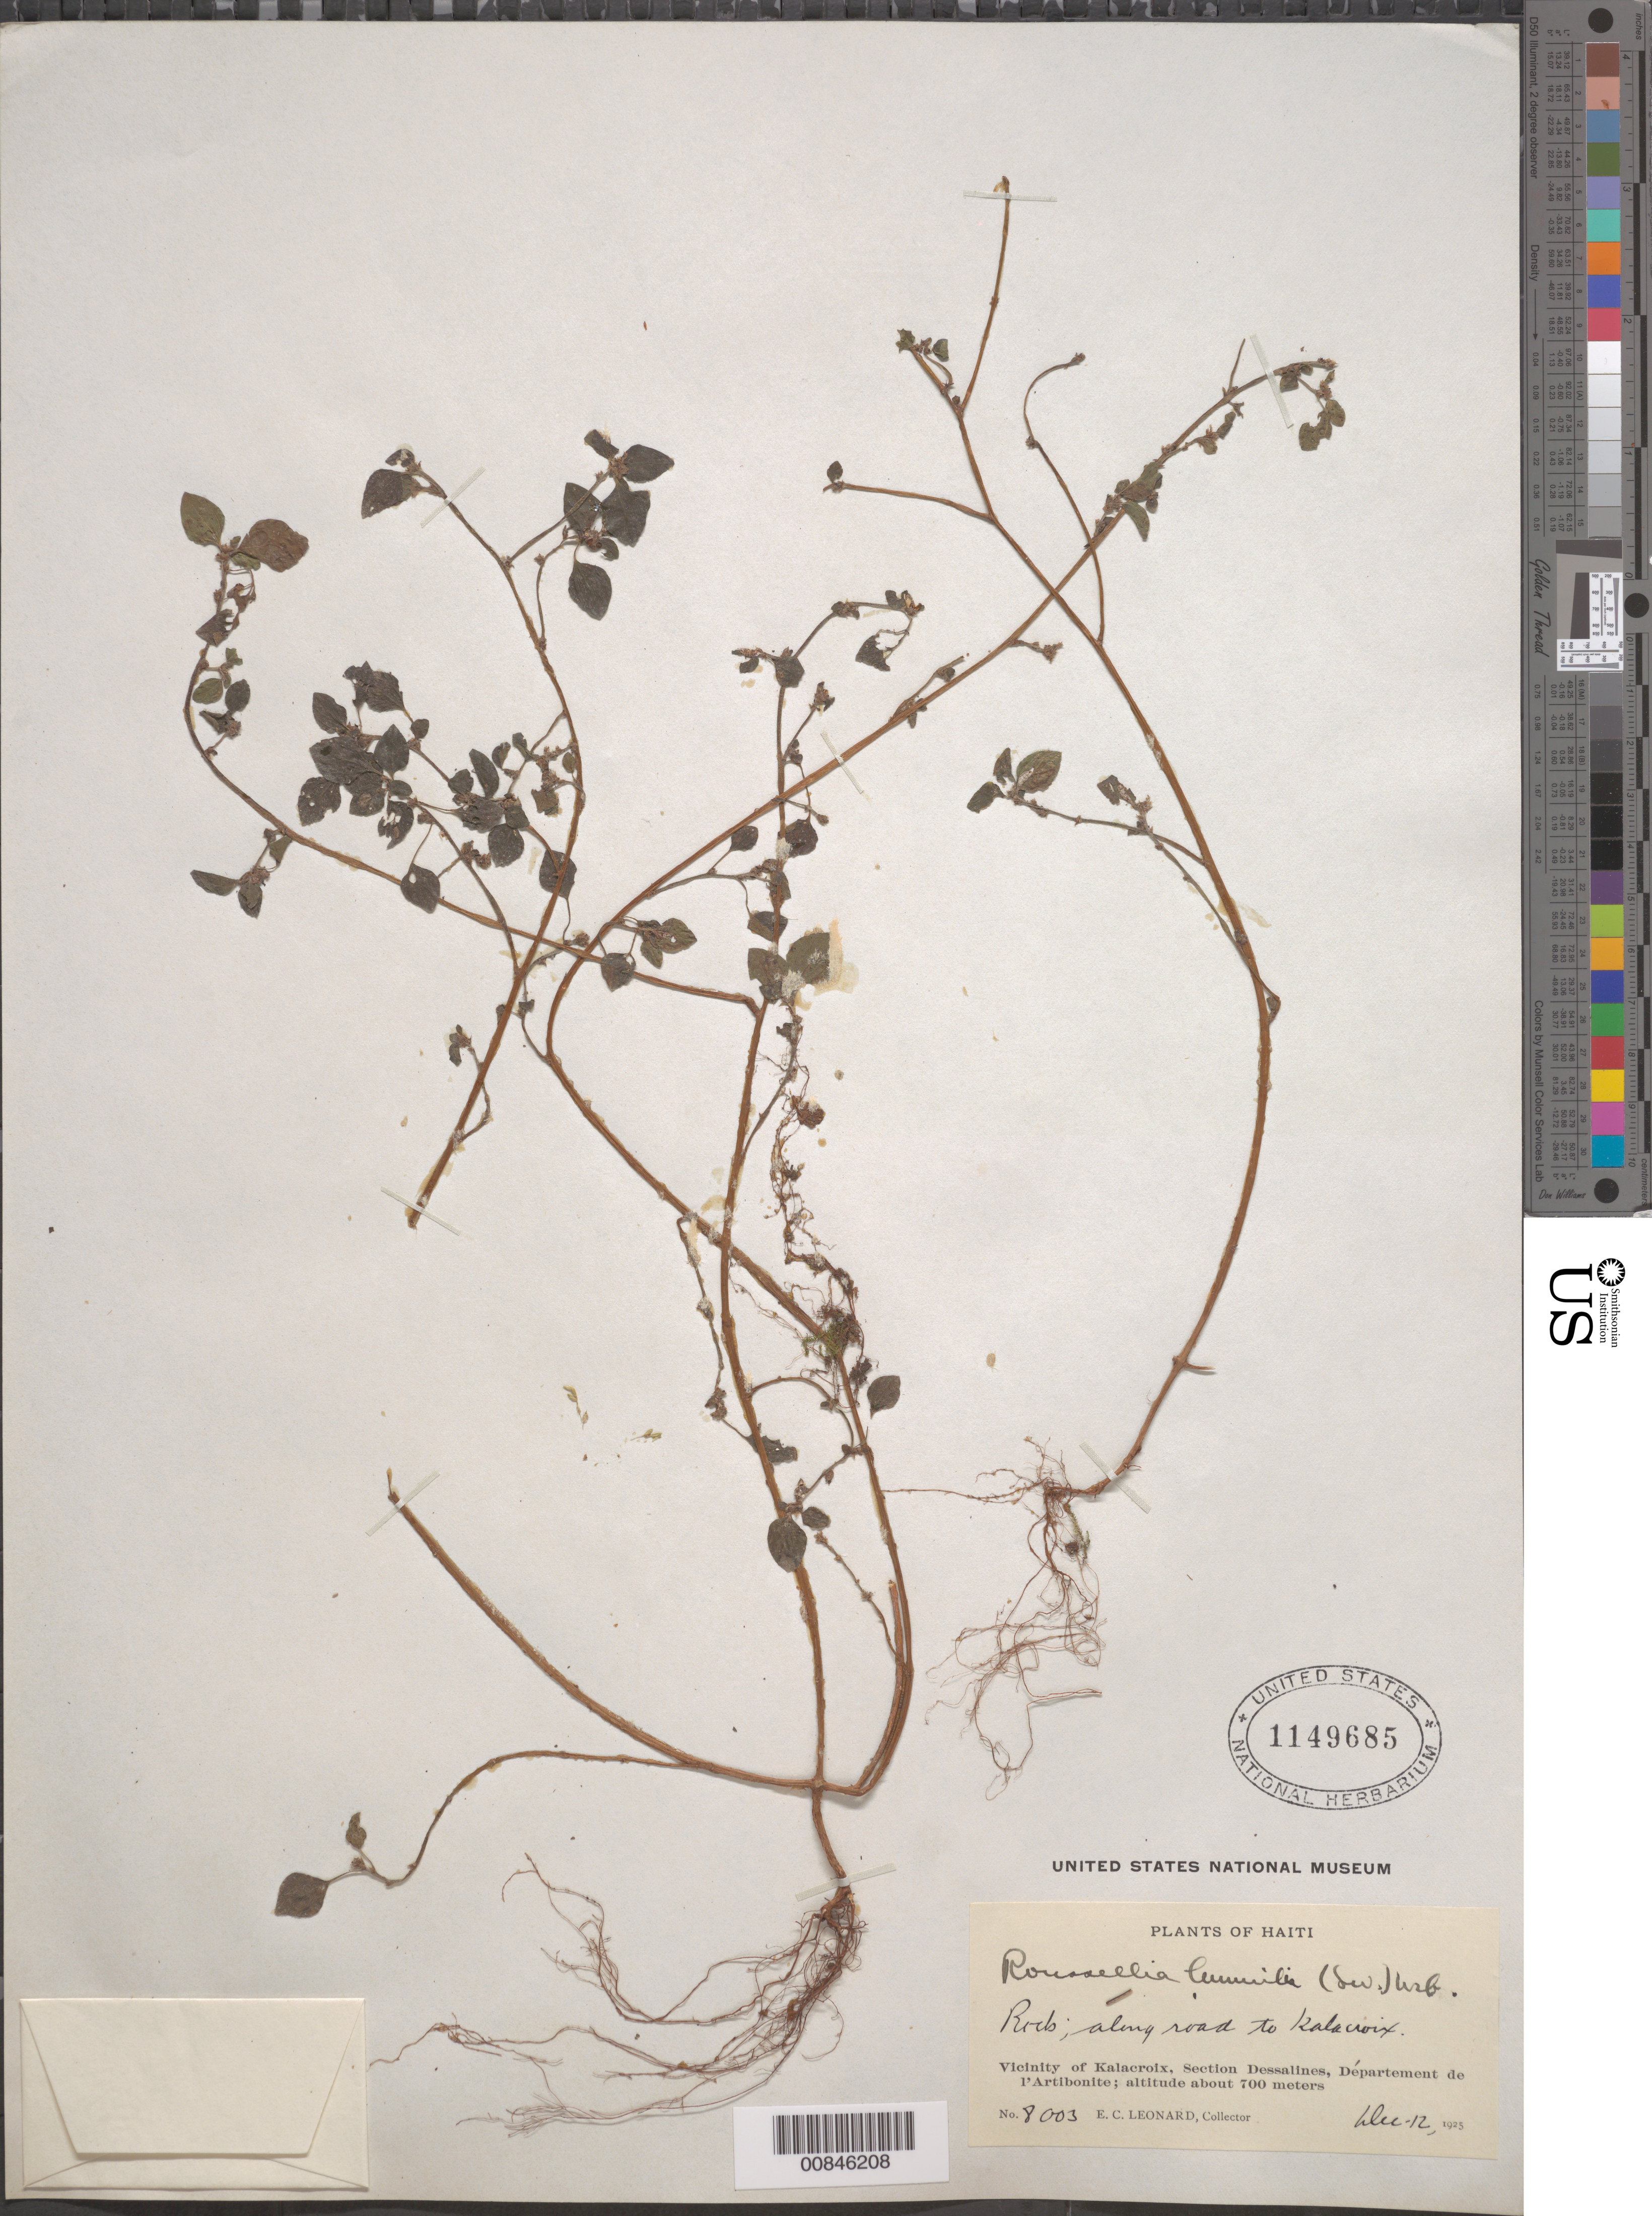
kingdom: Plantae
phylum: Tracheophyta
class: Magnoliopsida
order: Rosales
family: Urticaceae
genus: Rousselia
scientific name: Rousselia humilis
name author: (Sw.) Urb.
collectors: E. C. Leonard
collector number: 8003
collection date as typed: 12 Dec 1925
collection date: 1925-12-12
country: Haiti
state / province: Artibonite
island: Hispaniola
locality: Along road to Kalacroix, Section Dessalines.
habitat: Rocks.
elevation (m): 700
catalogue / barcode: US 1149685